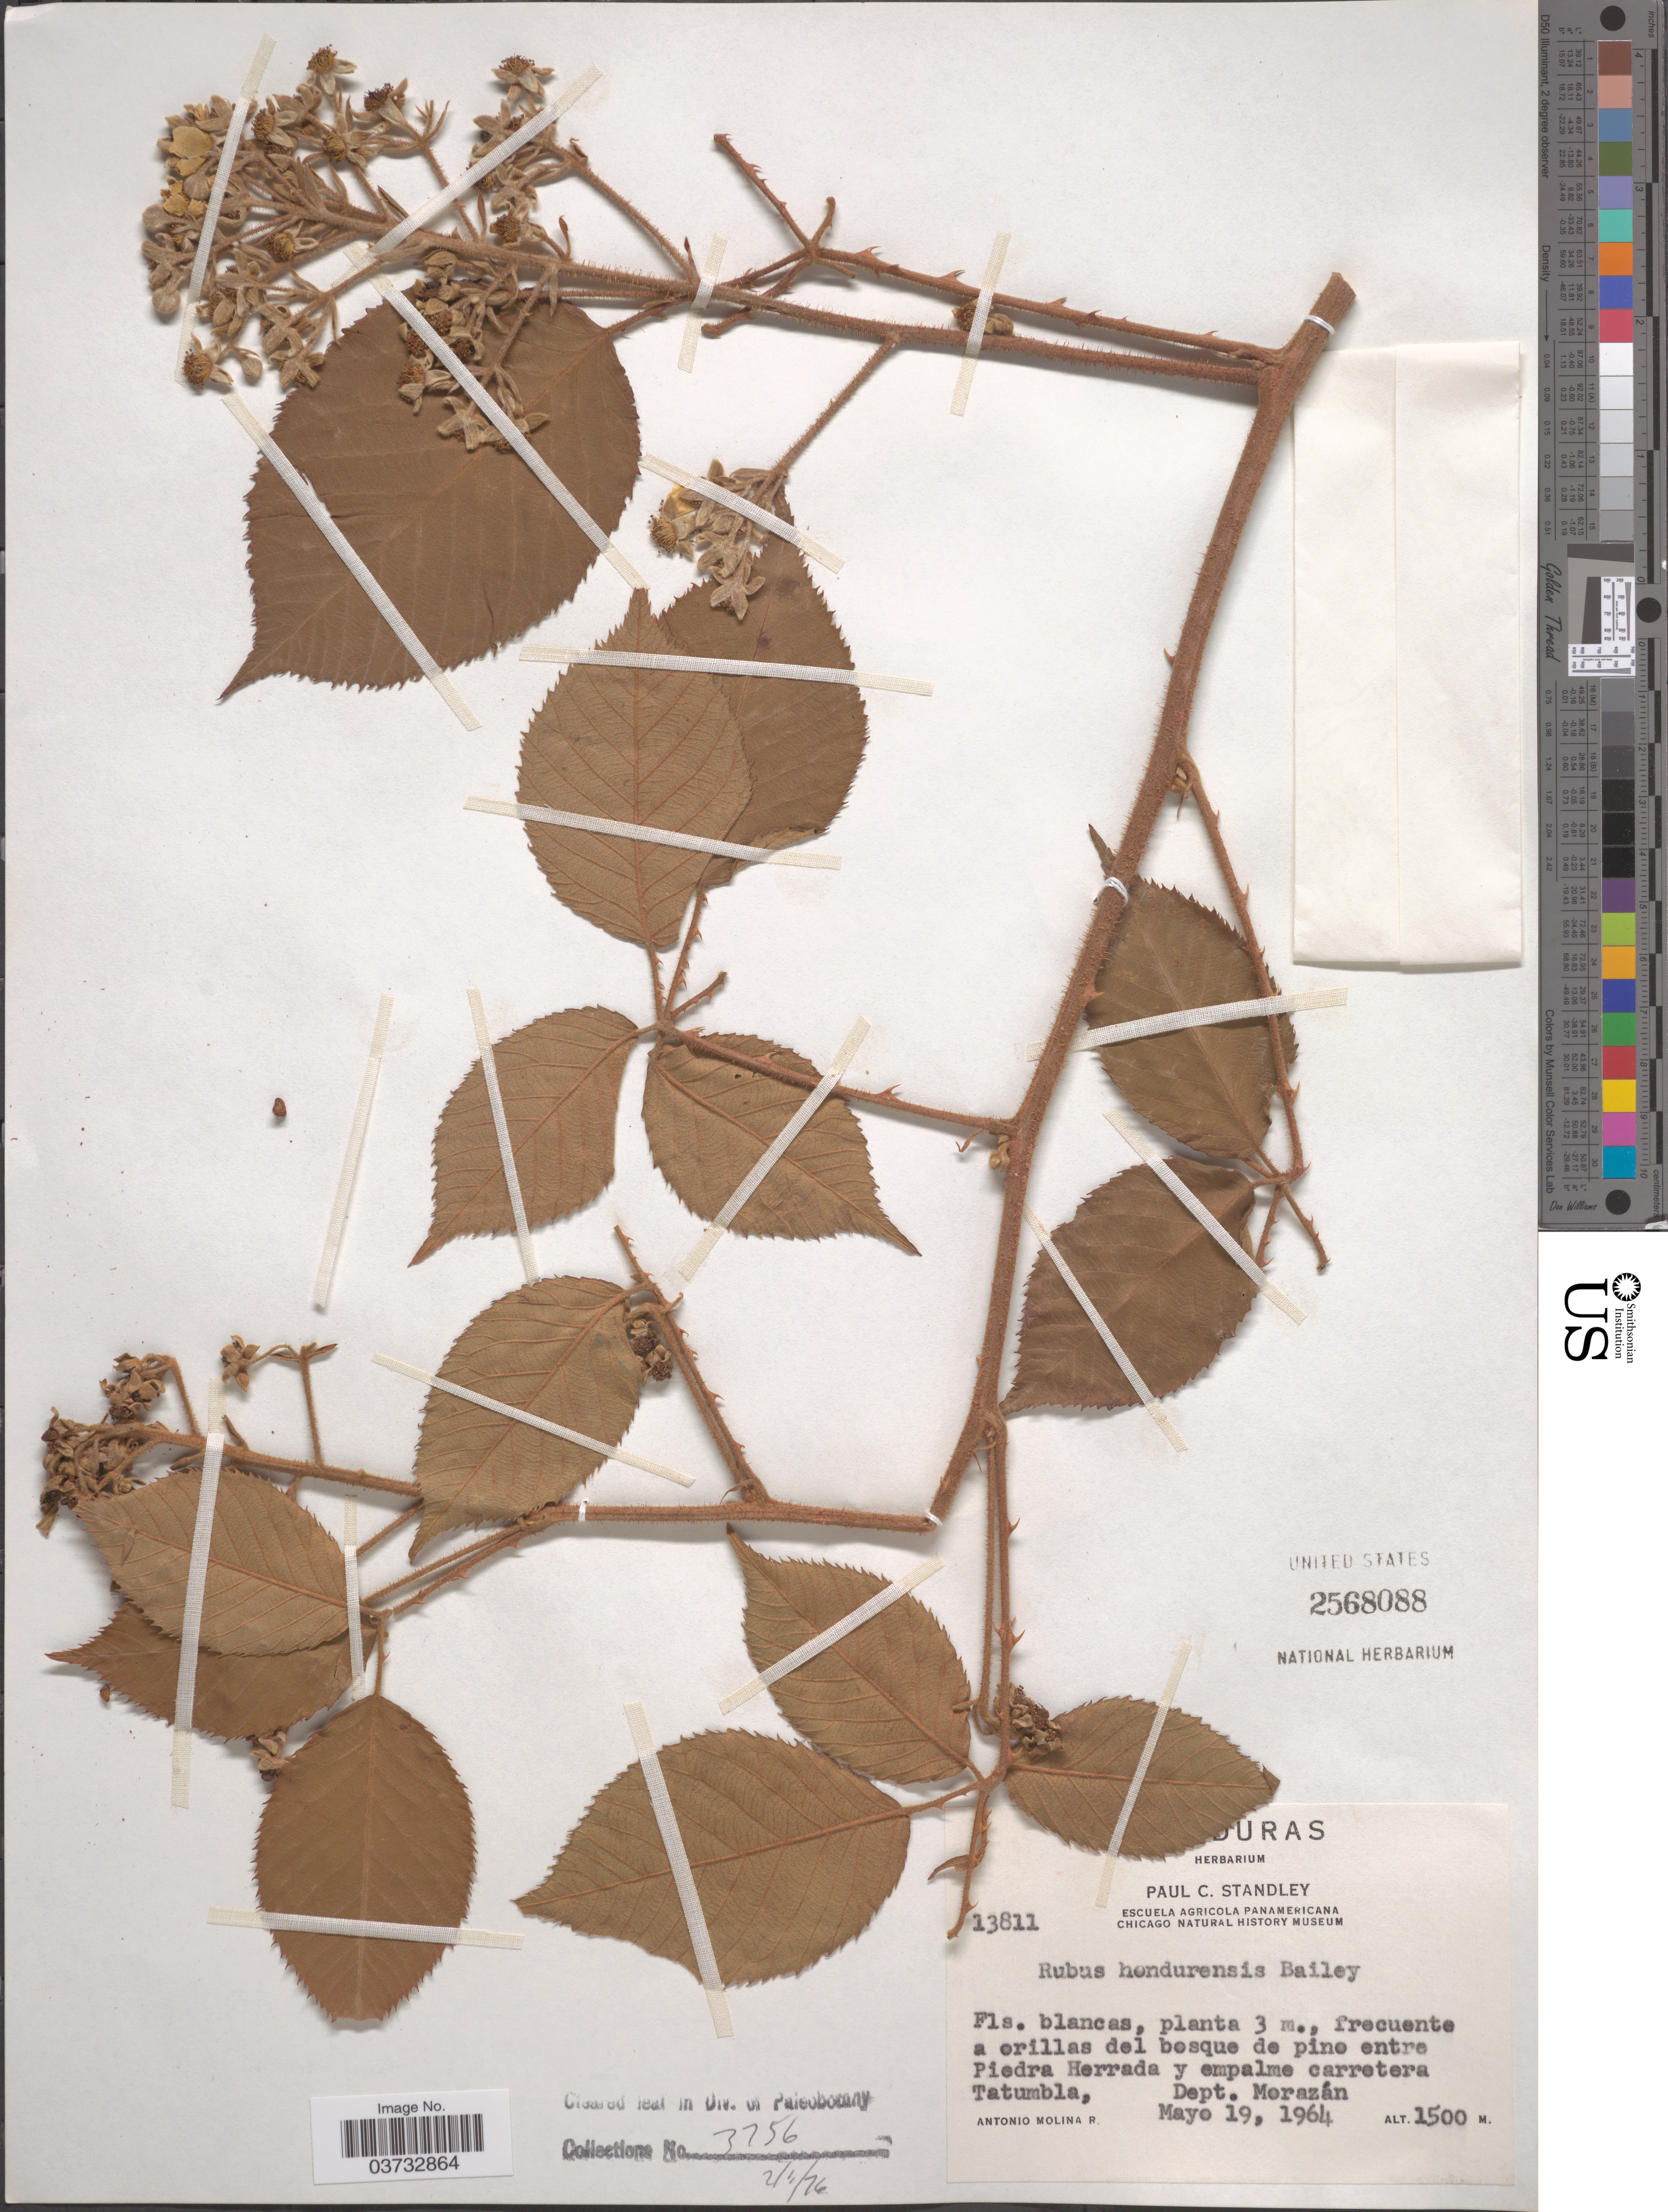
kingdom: Plantae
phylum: Tracheophyta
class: Magnoliopsida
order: Rosales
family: Rosaceae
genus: Rubus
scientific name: Rubus hondurensis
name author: L.H. Bailey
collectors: A. Molina R.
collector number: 13811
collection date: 1964-05-19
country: Honduras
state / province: Fco. Morazán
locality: Frecuente a orillas del bosque de pino entre Piedra Herrada y empalme carretera Tatumbla, Dept. Morazán.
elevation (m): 1500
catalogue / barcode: US 2568088